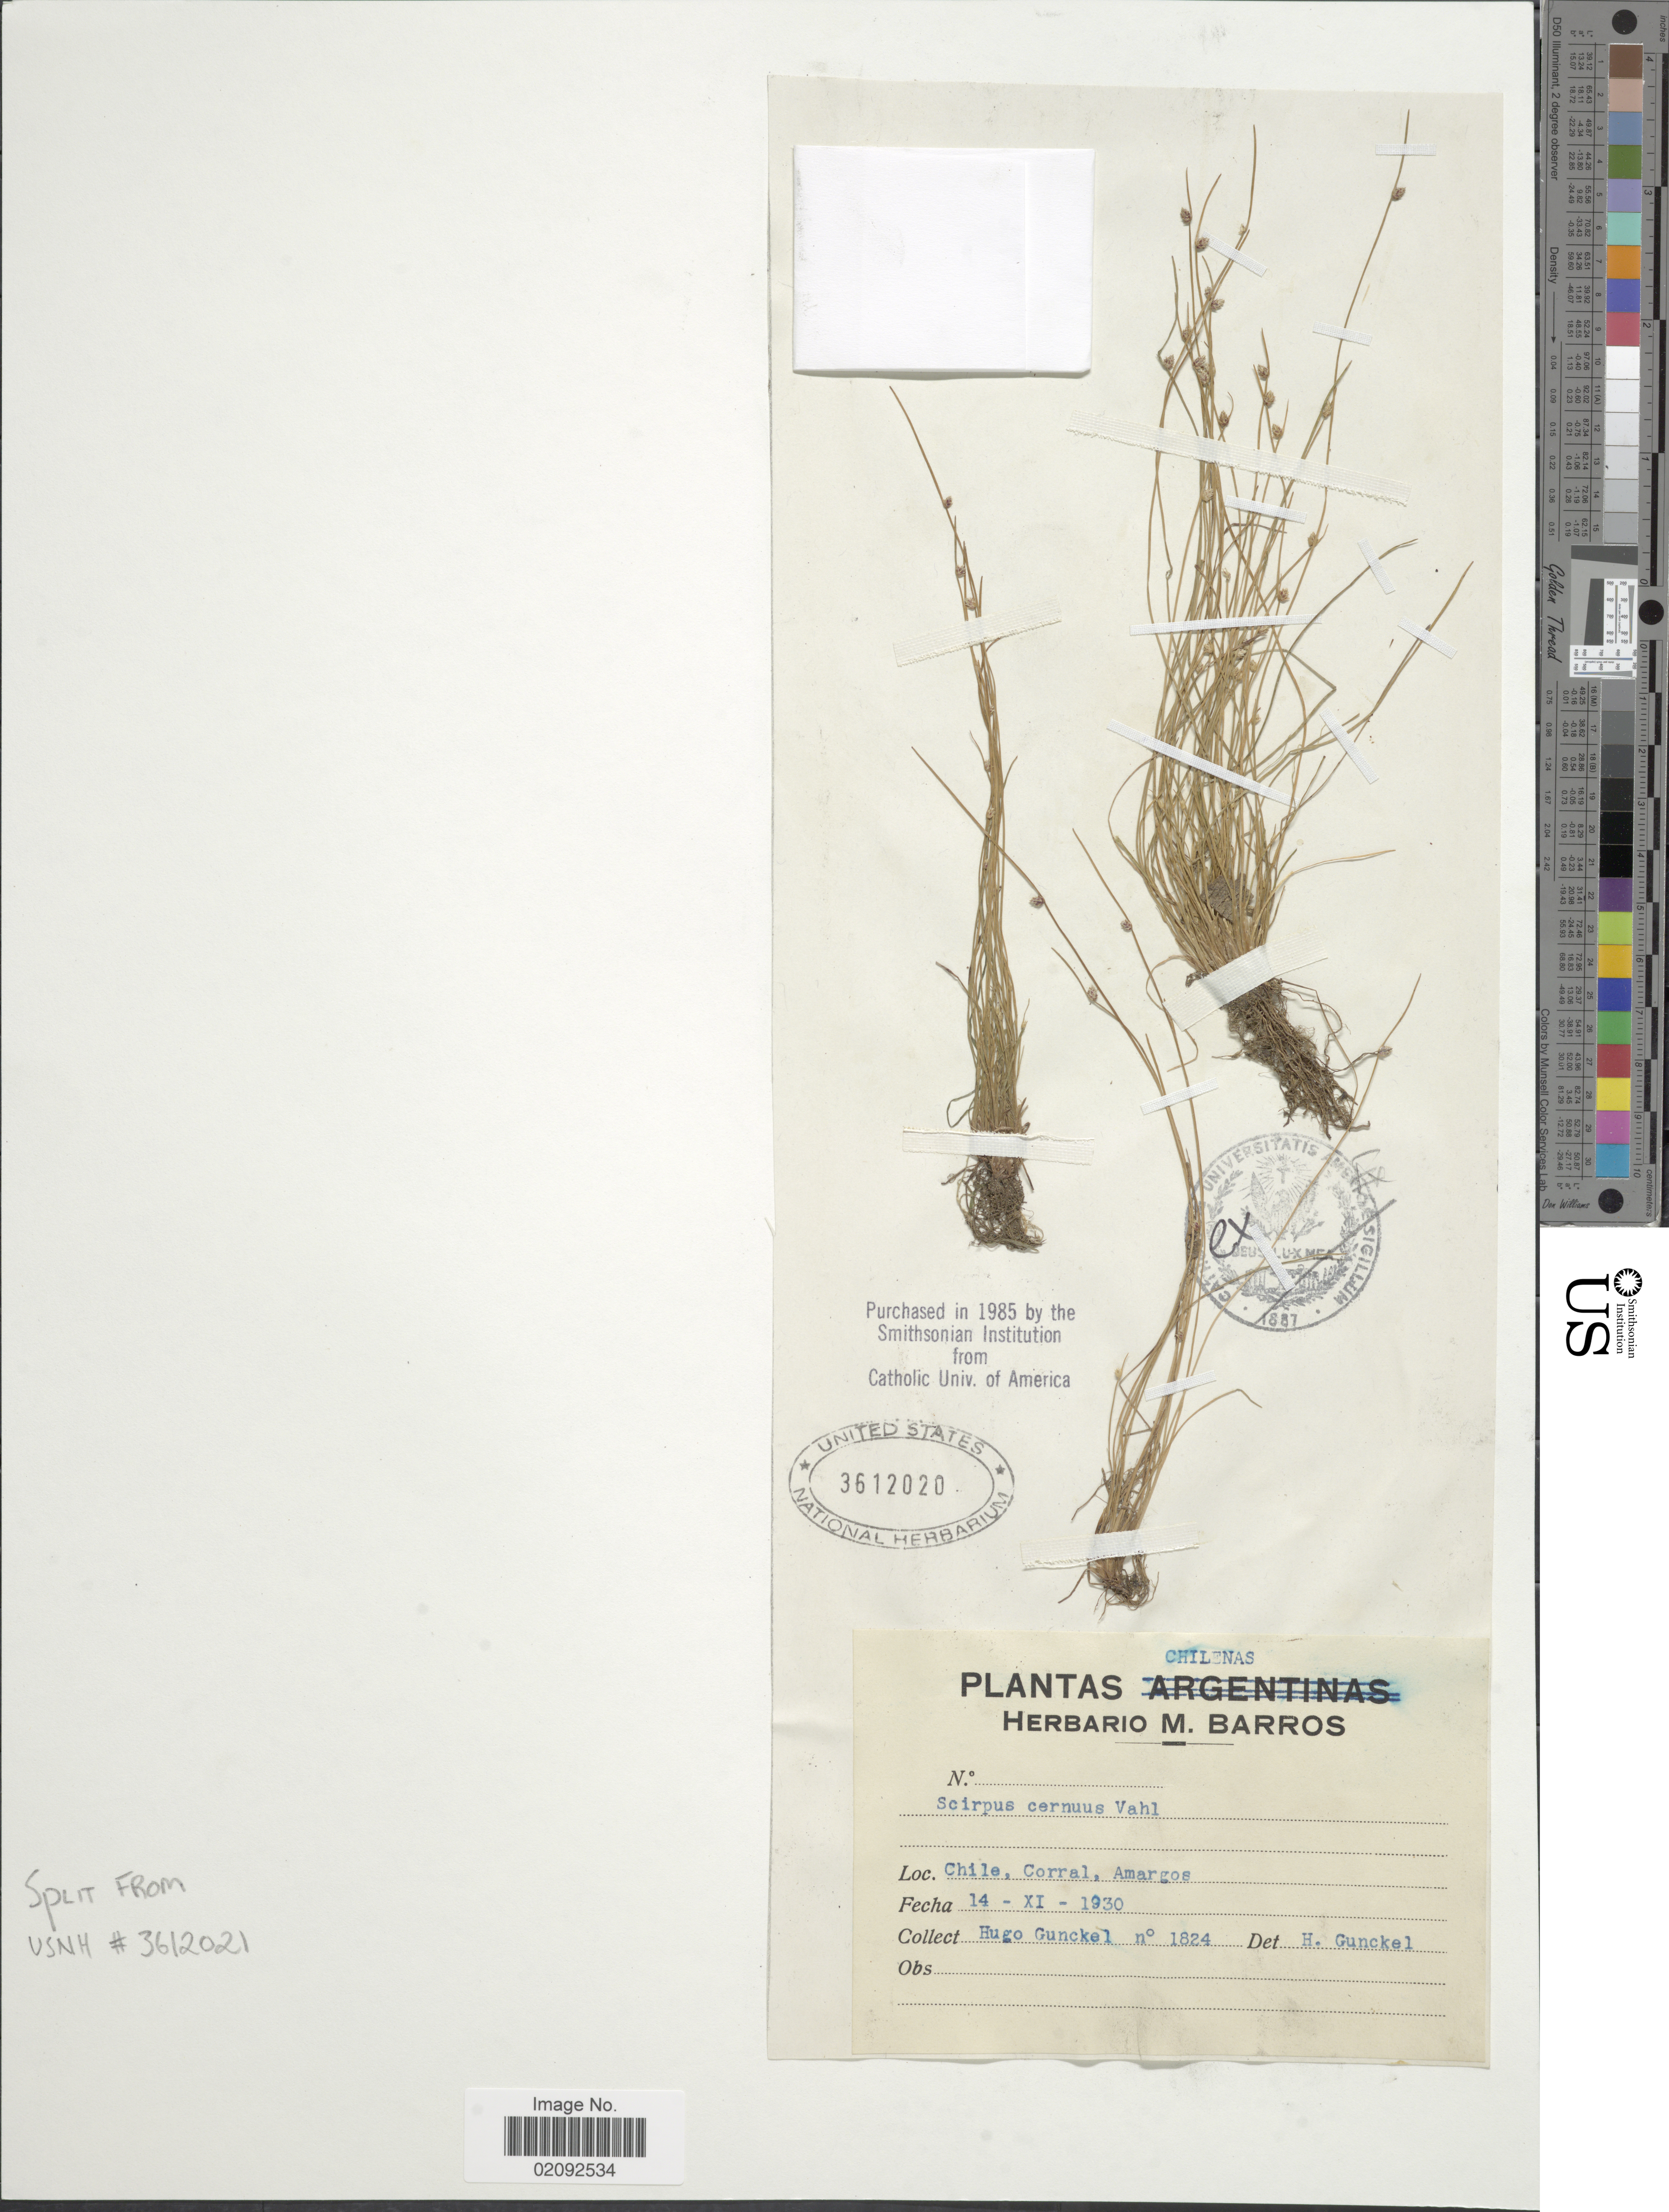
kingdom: Plantae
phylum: Tracheophyta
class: Liliopsida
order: Poales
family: Cyperaceae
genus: Isolepis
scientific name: Isolepis cernua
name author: (Vahl) Roem. & Schult.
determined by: Strong, Mark T., (BOT), Smithsonian Institution - National Museum of Natural History (UNITED STATES)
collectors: H. Gunckel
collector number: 1824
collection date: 1930-11-14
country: Chile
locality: Corral, Amargos.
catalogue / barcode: US 3612020